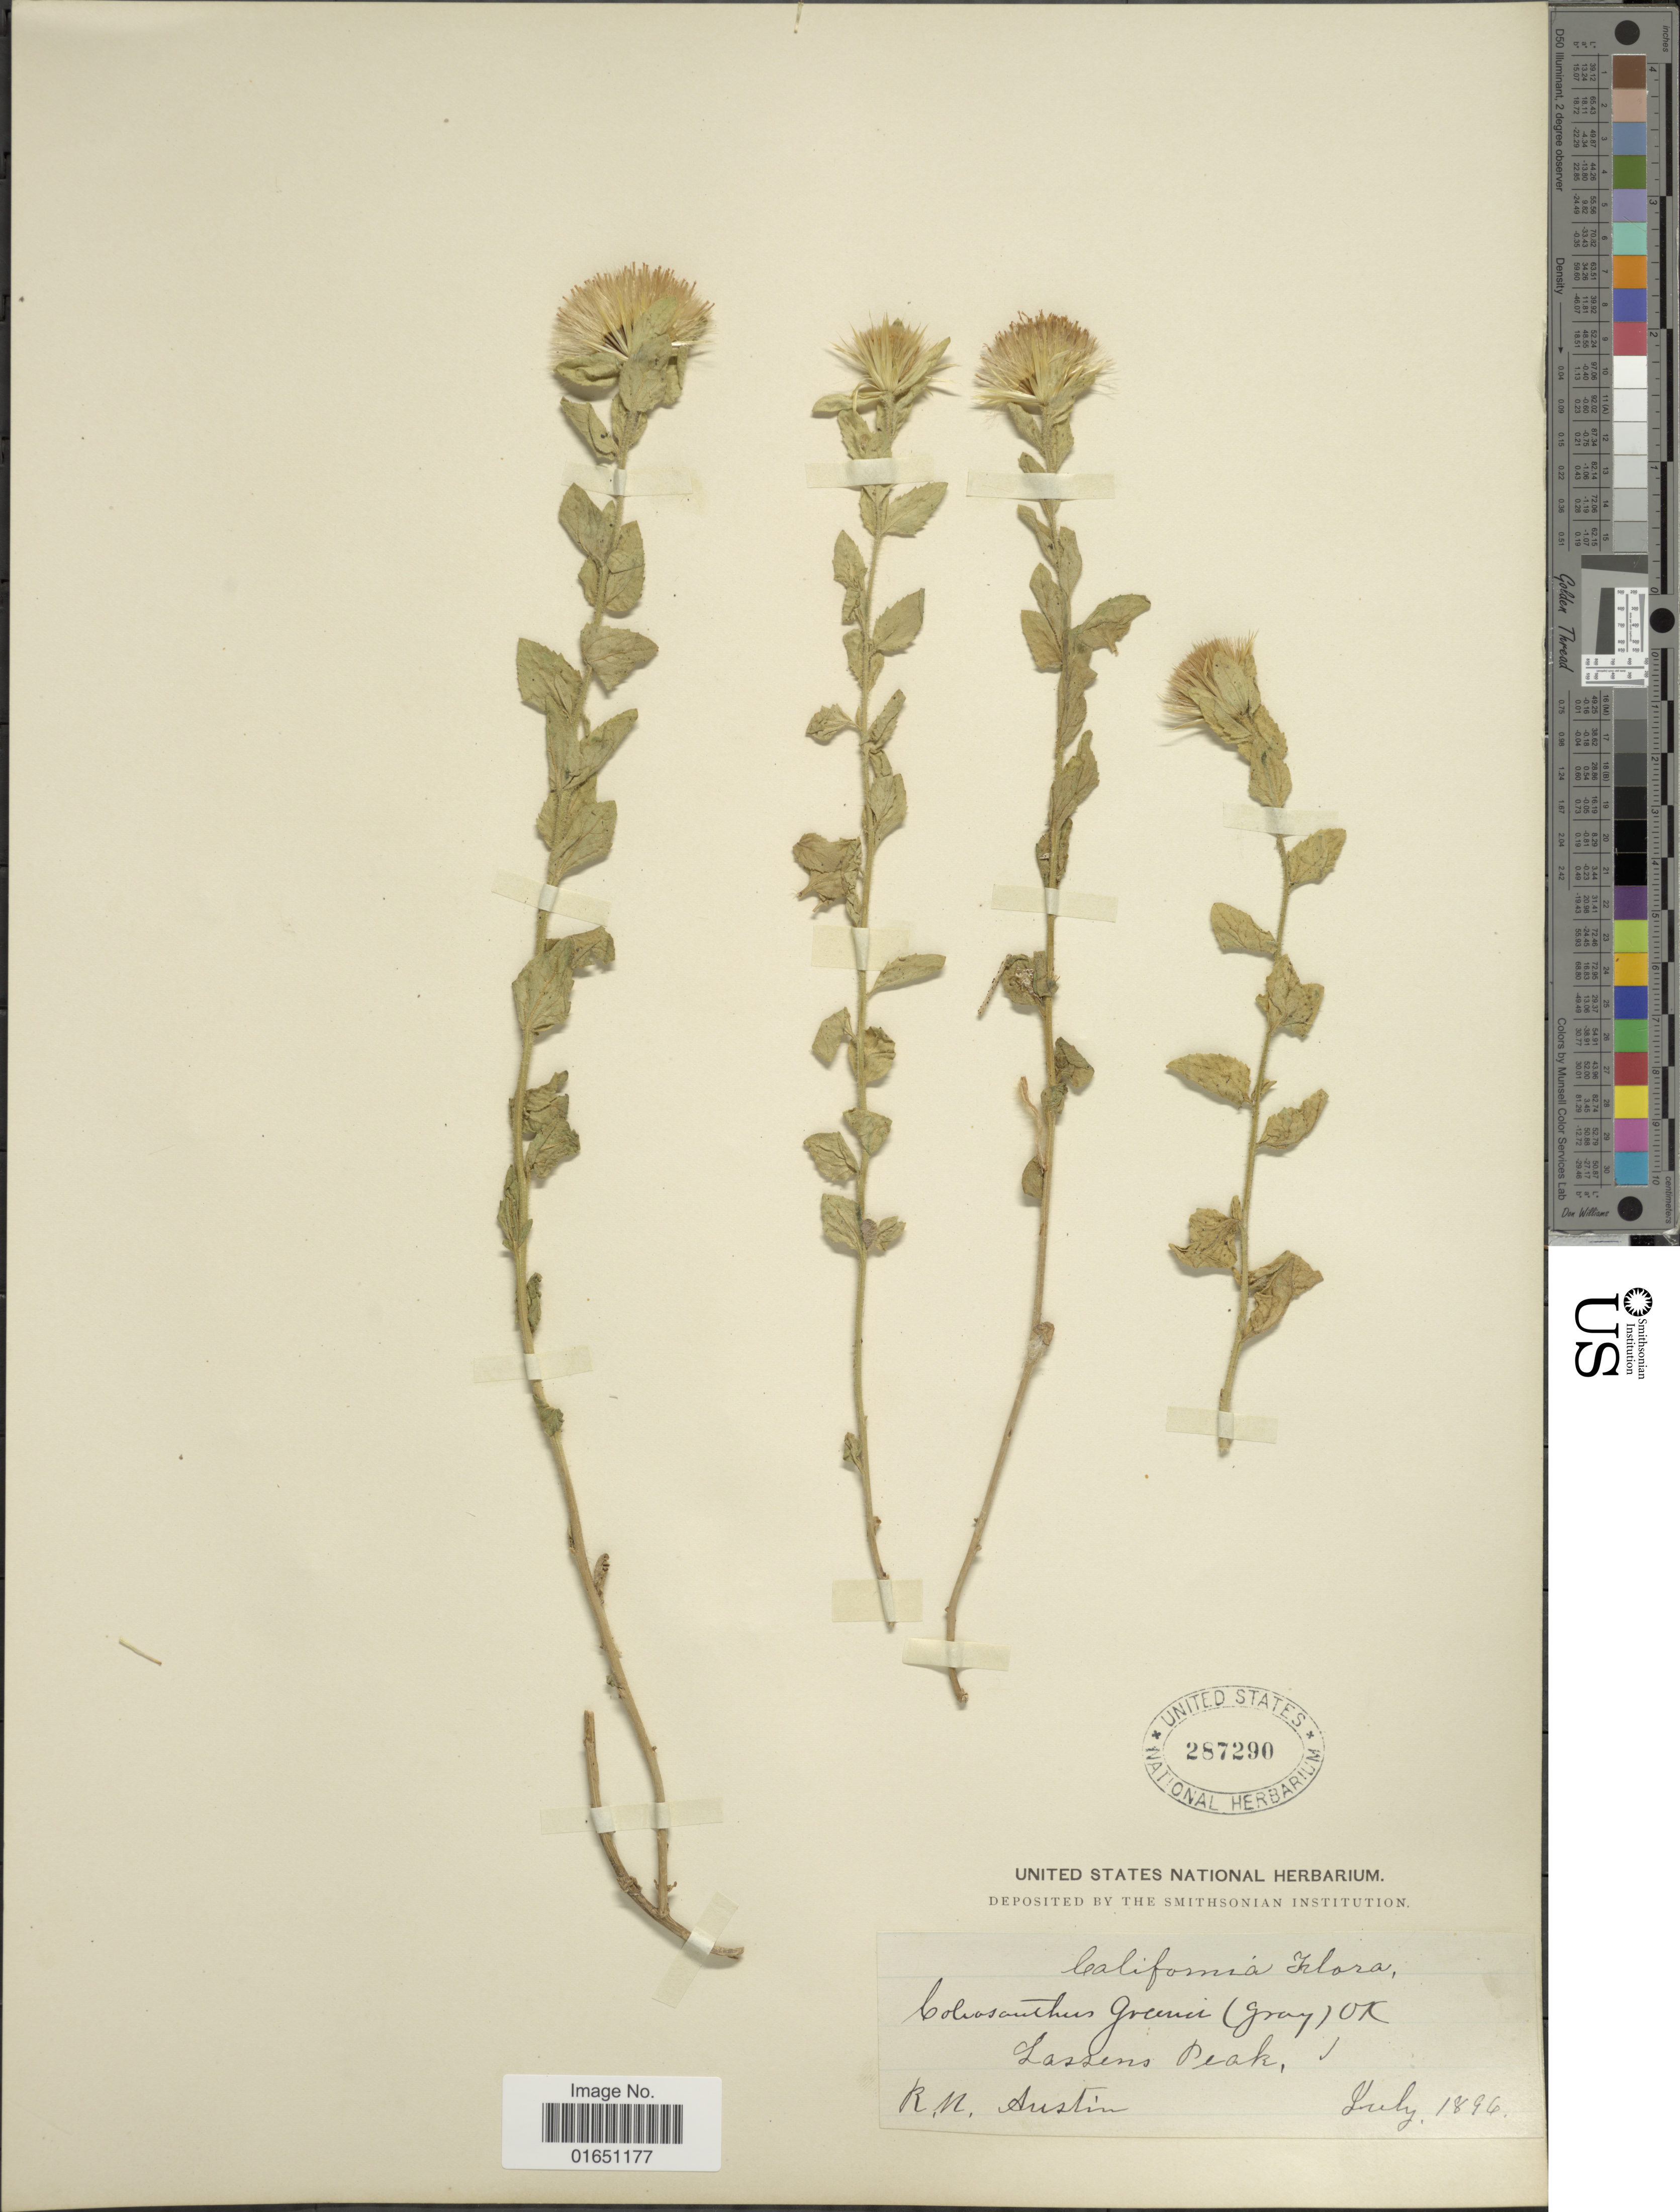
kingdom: Plantae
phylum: Tracheophyta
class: Magnoliopsida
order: Asterales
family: Asteraceae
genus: Brickellia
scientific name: Brickellia greenei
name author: A. Gray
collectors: R. Austin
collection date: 1896-07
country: United States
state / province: California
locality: Lassens Peak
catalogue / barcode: US 287290